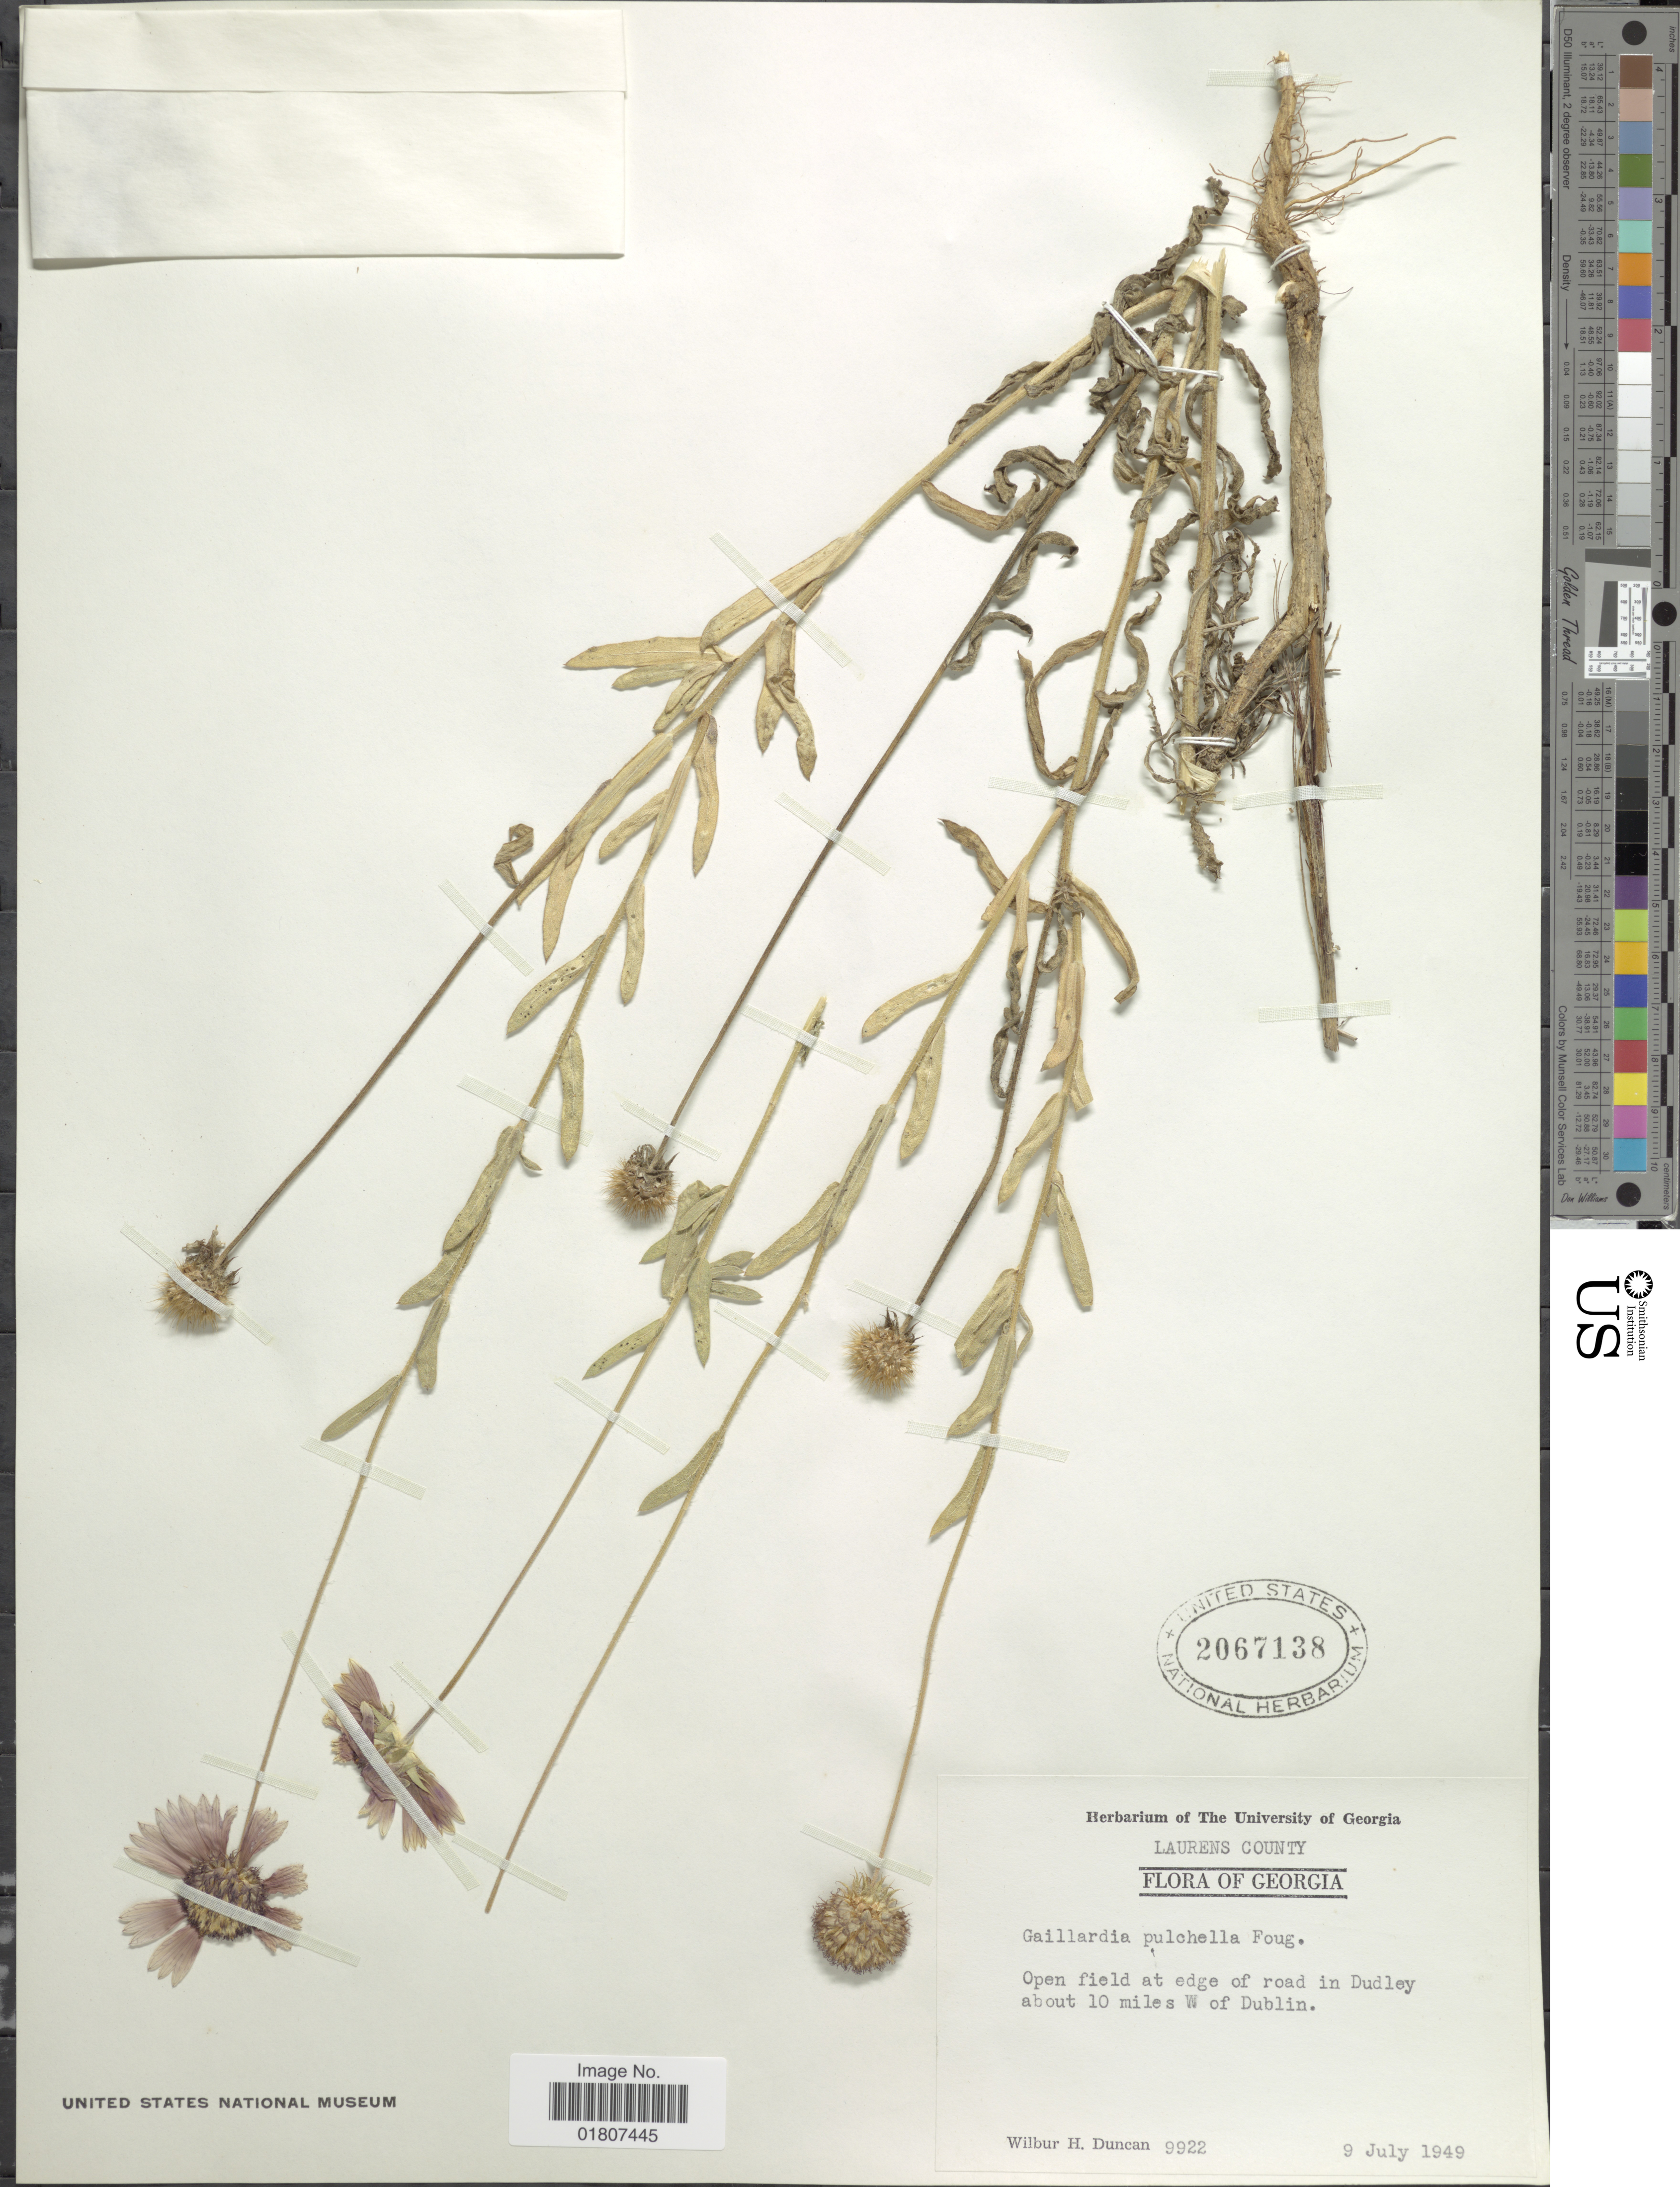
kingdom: Plantae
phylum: Tracheophyta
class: Magnoliopsida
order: Asterales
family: Asteraceae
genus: Gaillardia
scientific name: Gaillardia pulchella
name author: Foug.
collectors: W. H. Duncan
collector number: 9922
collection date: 1949-07-09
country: United States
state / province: Georgia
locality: Laurens County. road in Dudley about 10 miles W of Dublin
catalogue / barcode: US 2067138